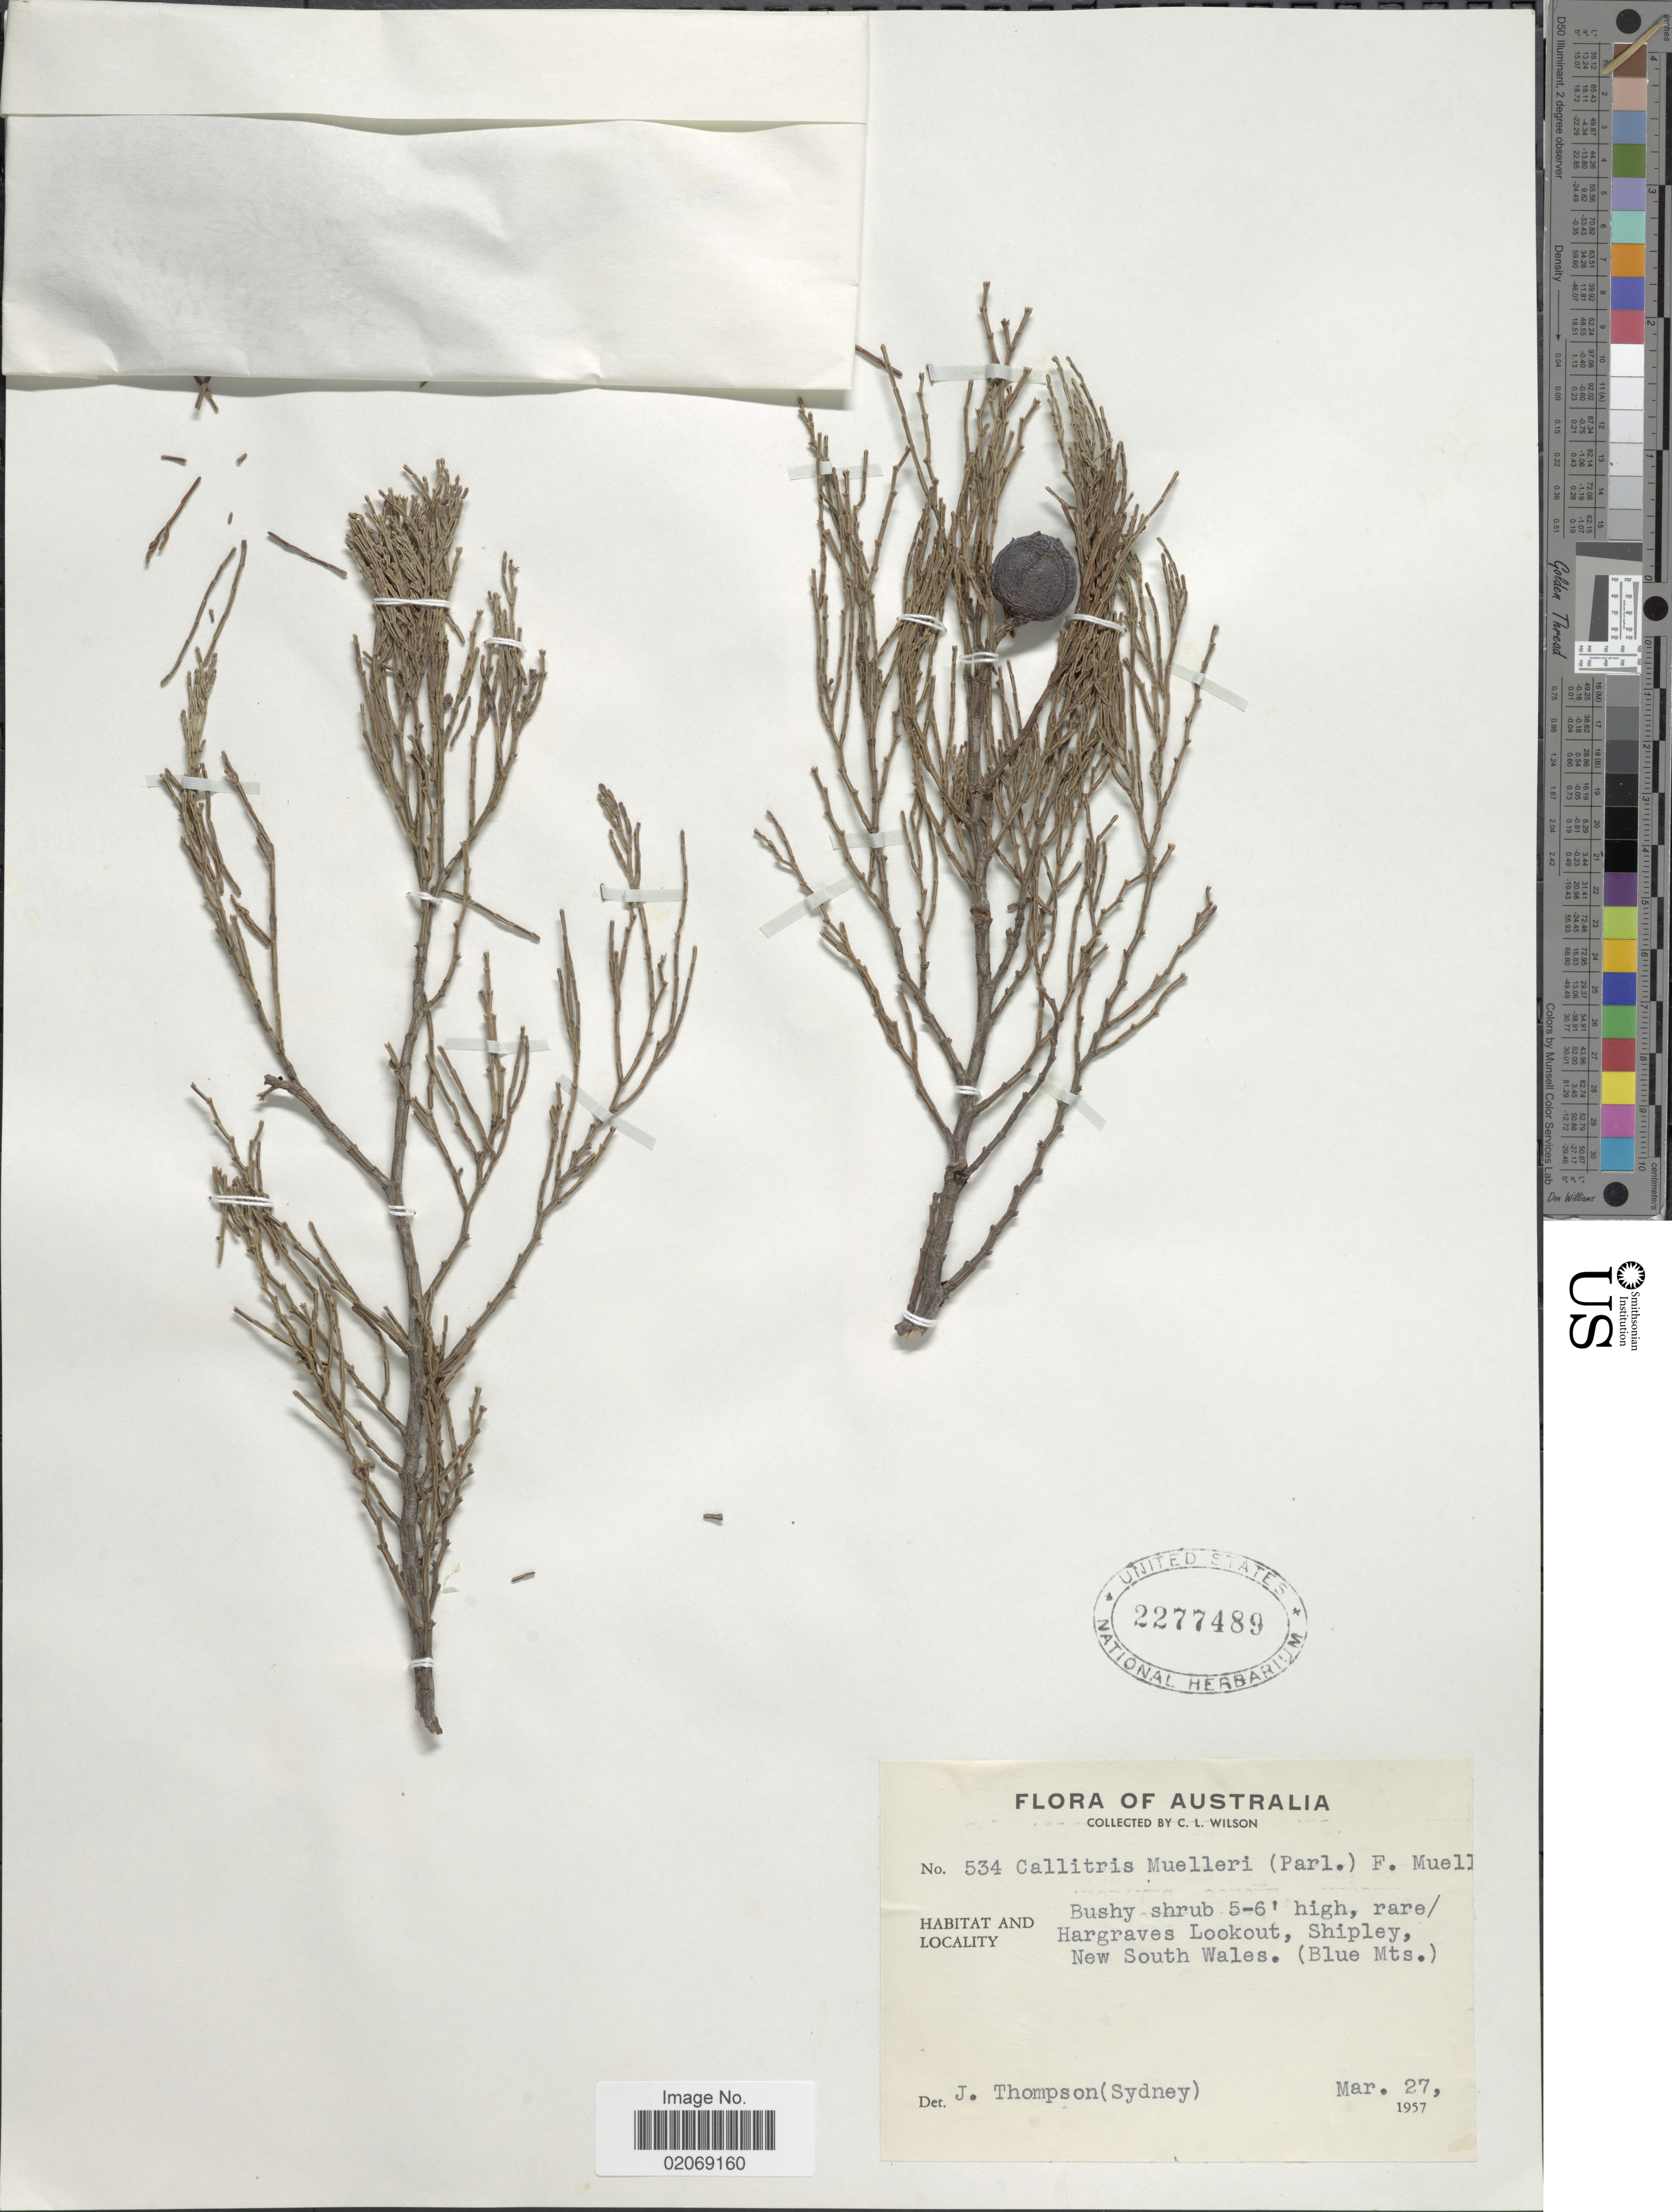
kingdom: Plantae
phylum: Tracheophyta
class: Pinopsida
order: Pinales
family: Cupressaceae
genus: Callitris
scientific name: Callitris muelleri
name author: Benth. & Hook. f. ex F. Muell.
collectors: C. L. Wilson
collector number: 534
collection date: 1957-03-27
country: Australia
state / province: New South Wales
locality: Hergraves Lookout, Shipley ( Blue Mts.)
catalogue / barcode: US 2277489